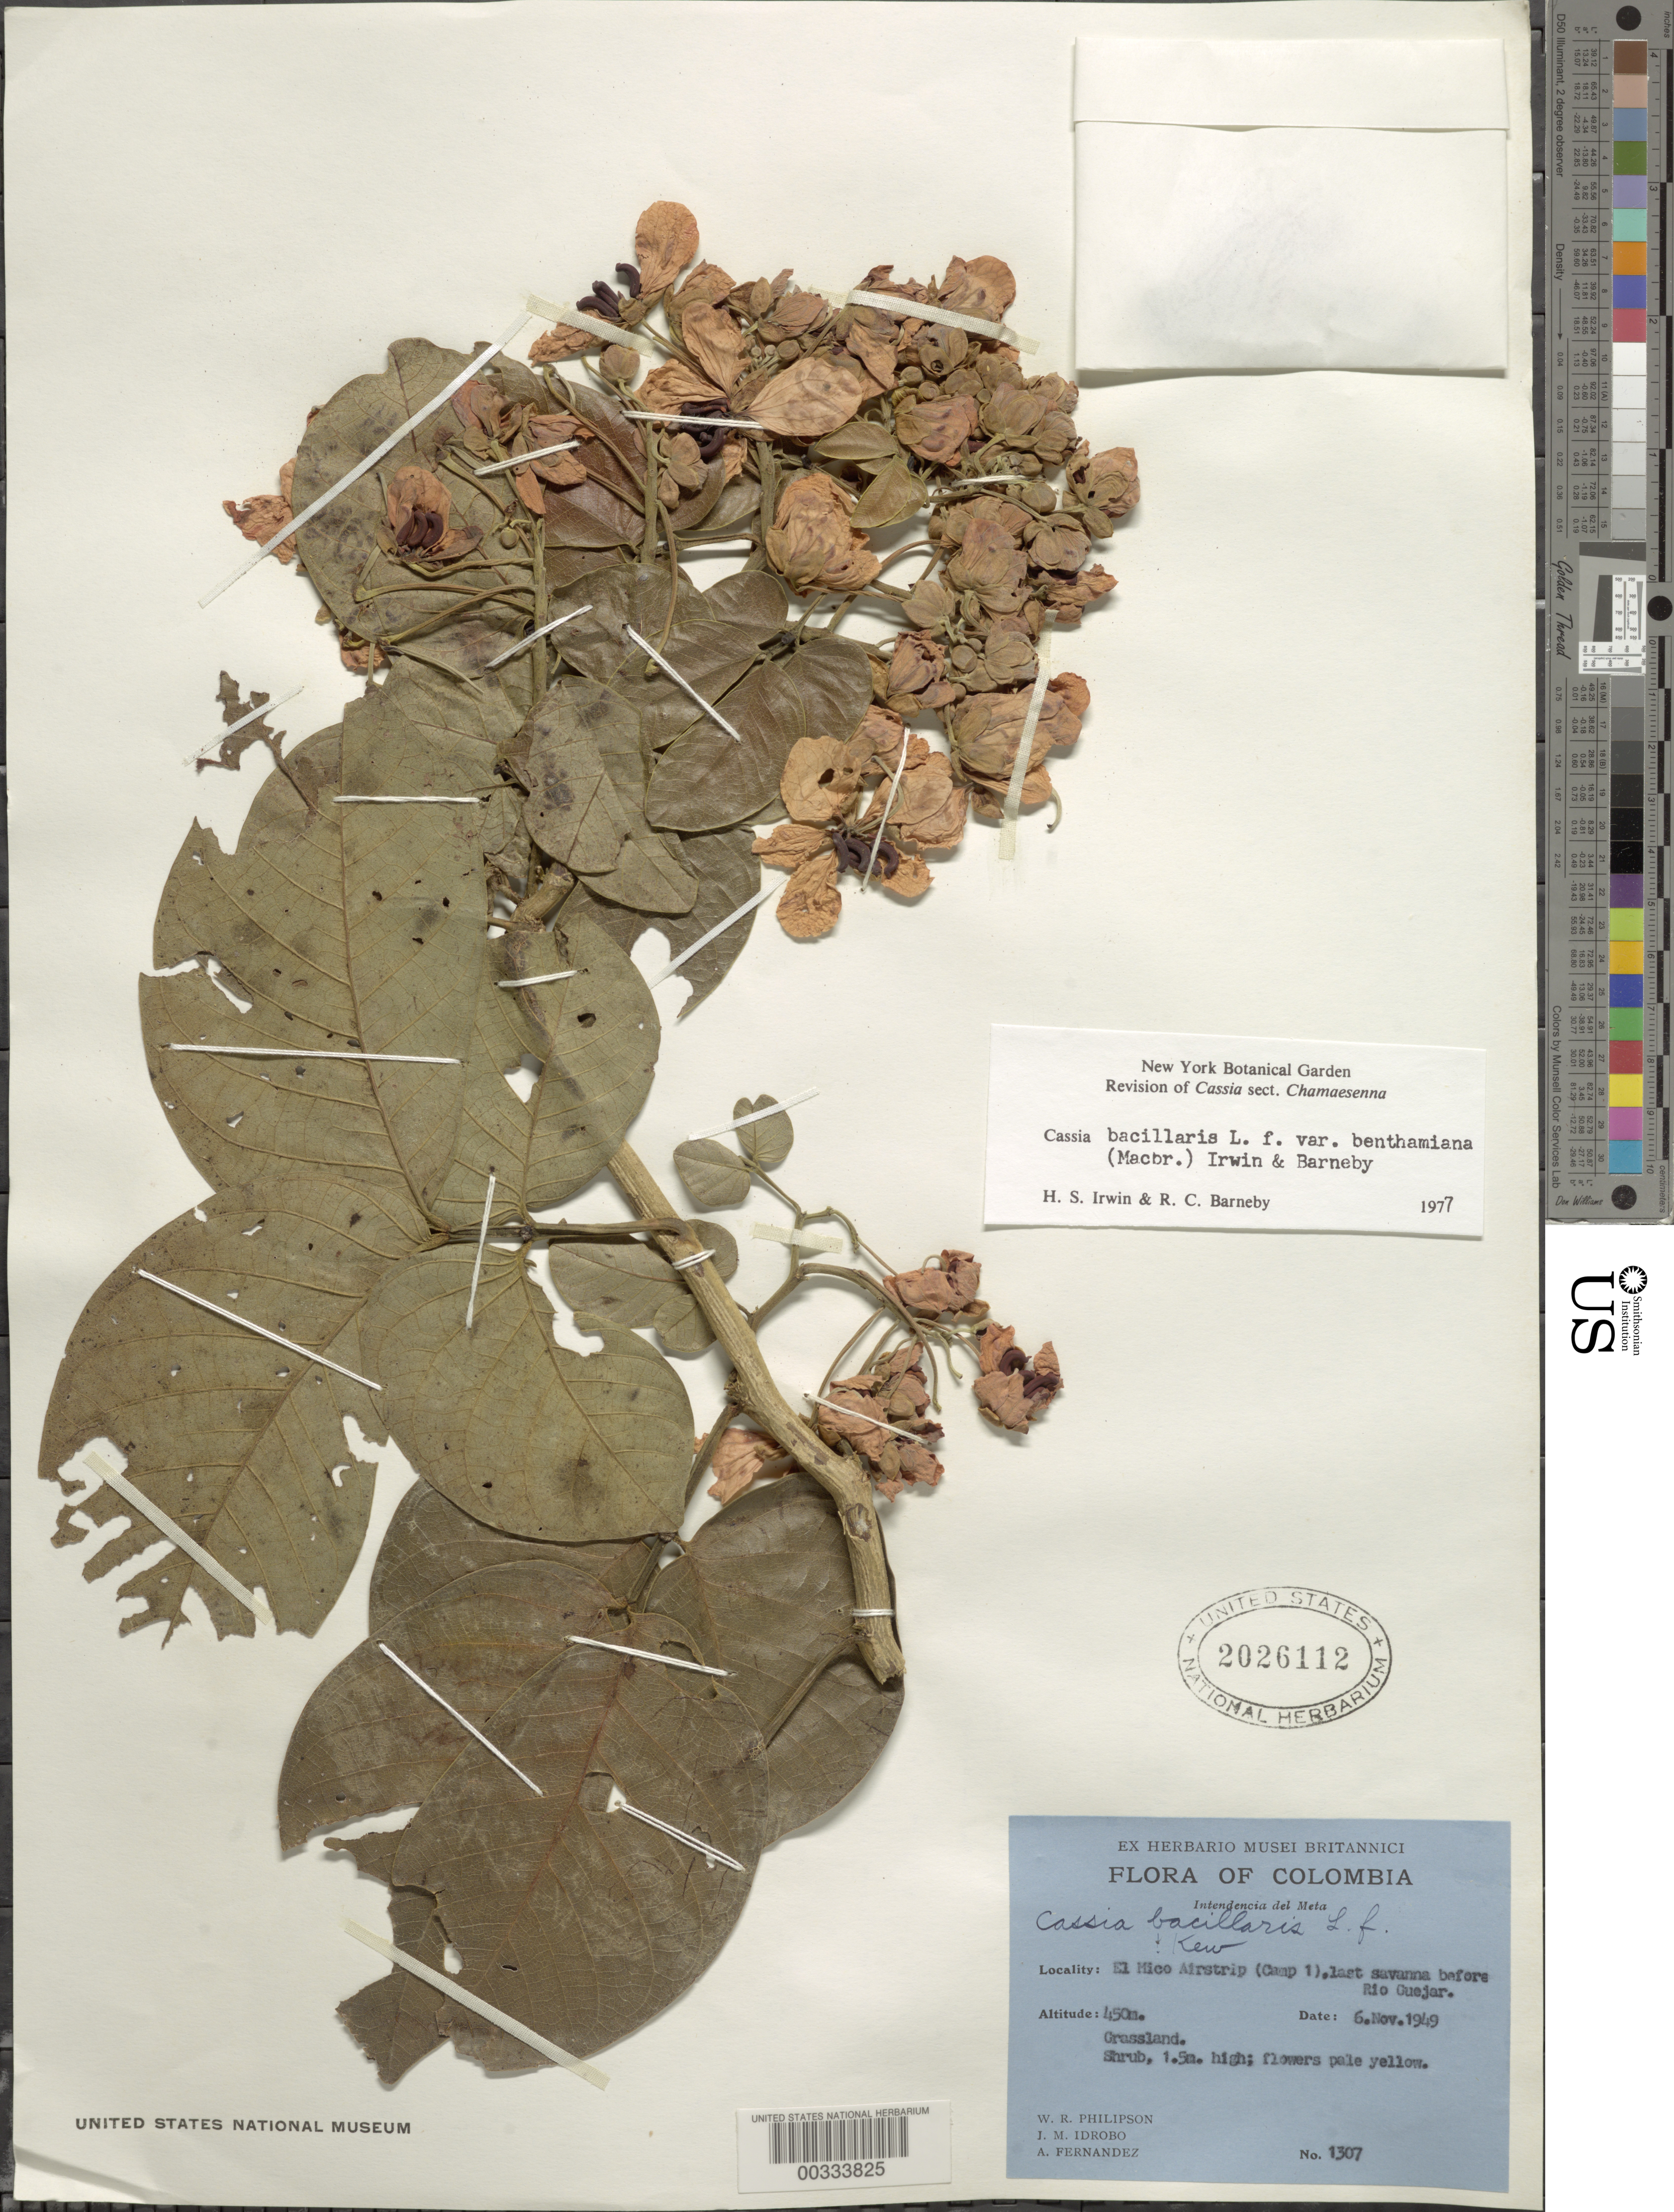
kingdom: Plantae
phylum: Tracheophyta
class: Magnoliopsida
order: Fabales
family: Fabaceae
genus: Senna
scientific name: Senna bacillaris var. benthamiana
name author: (J.F. Macbr.) H.S. Irwin & Barneby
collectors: W. R. Philipson, J. M. Idrobo & Á. Fernández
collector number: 1307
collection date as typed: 06 Nov 1949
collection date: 1949-11-06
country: Colombia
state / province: Meta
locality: El Mico airstrip (camp 1), last savanna before Rio Guejar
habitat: Savanna; grassland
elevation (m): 450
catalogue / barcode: US 2026112